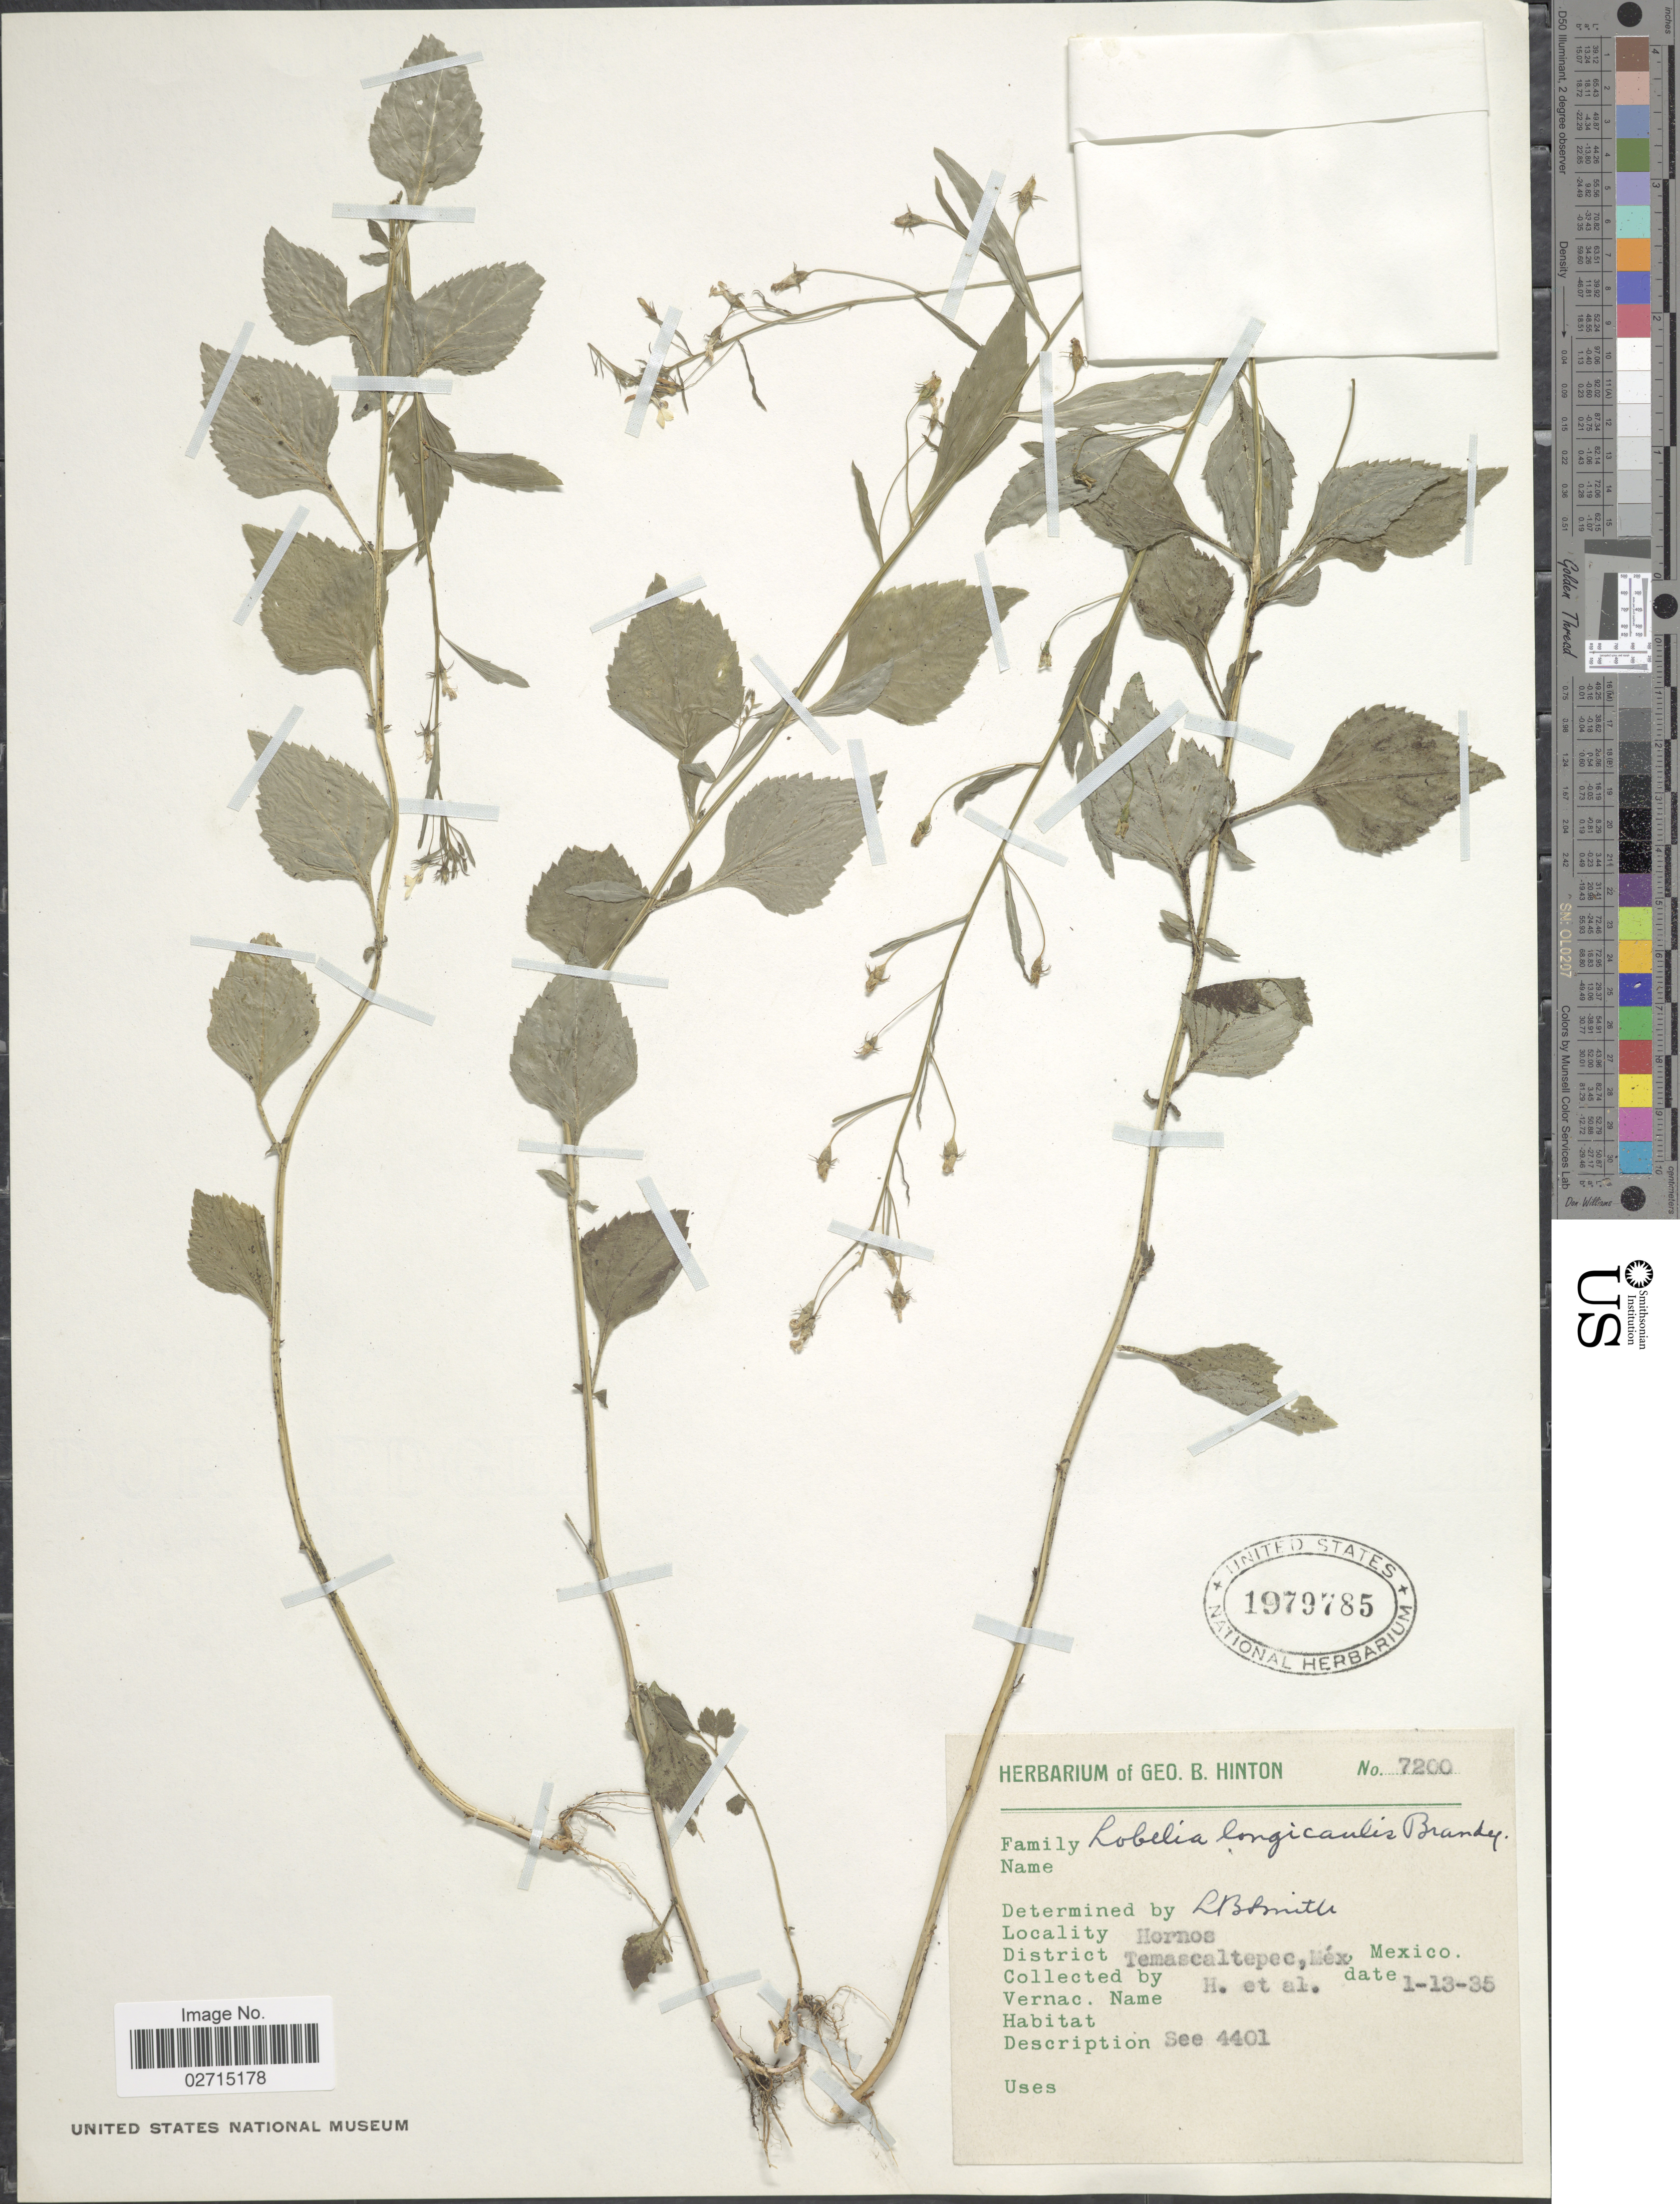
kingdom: Plantae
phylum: Tracheophyta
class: Magnoliopsida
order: Asterales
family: Campanulaceae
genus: Lobelia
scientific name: Lobelia longicaulis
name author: Brandegee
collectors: G. B. Hinton & et al.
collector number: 7200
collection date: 1935-01-13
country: Mexico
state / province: México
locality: Hornos, District Temascaltepec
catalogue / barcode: US 1979785